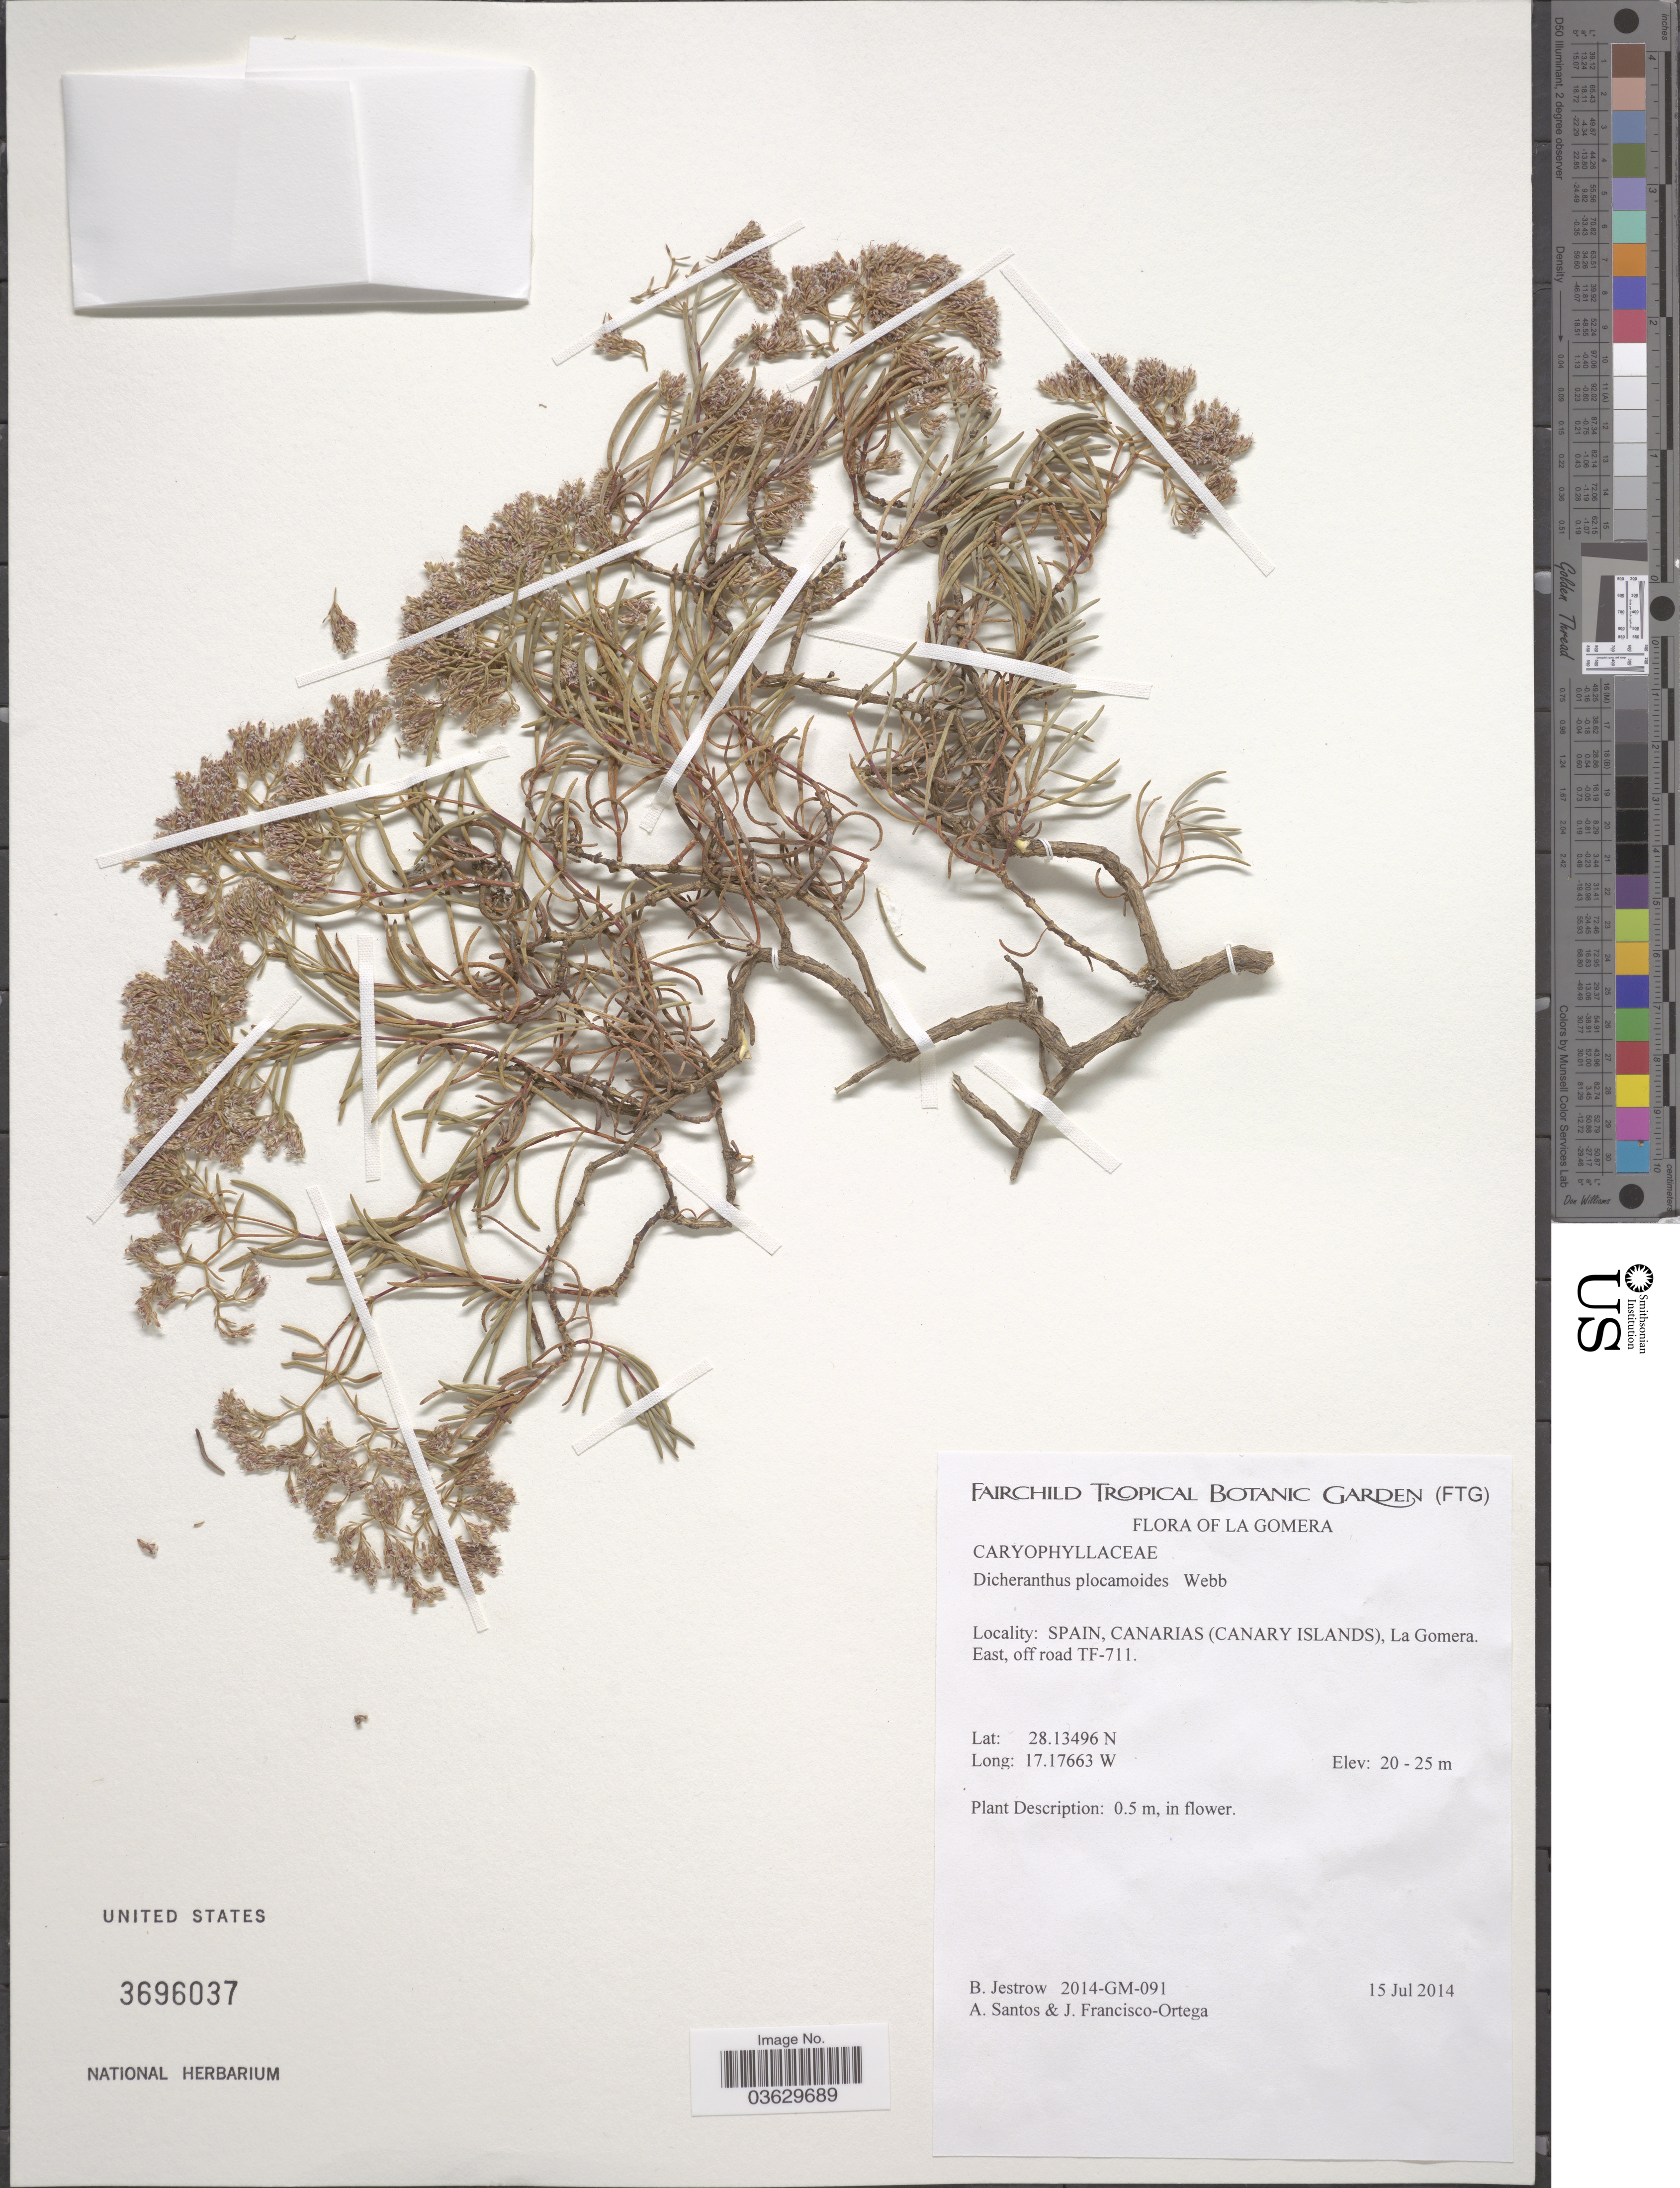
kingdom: Plantae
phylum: Tracheophyta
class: Magnoliopsida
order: Caryophyllales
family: Caryophyllaceae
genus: Dicheranthus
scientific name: Dicheranthus plocamoides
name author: Webb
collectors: B. Jestrow, A. Santos & J. Ortega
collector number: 2014-GM-091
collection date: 2014-07-15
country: Spain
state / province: Canarias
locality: La Gomera. (Canary Islands). East, off road TF-711.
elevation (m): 20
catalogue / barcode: US 3696037